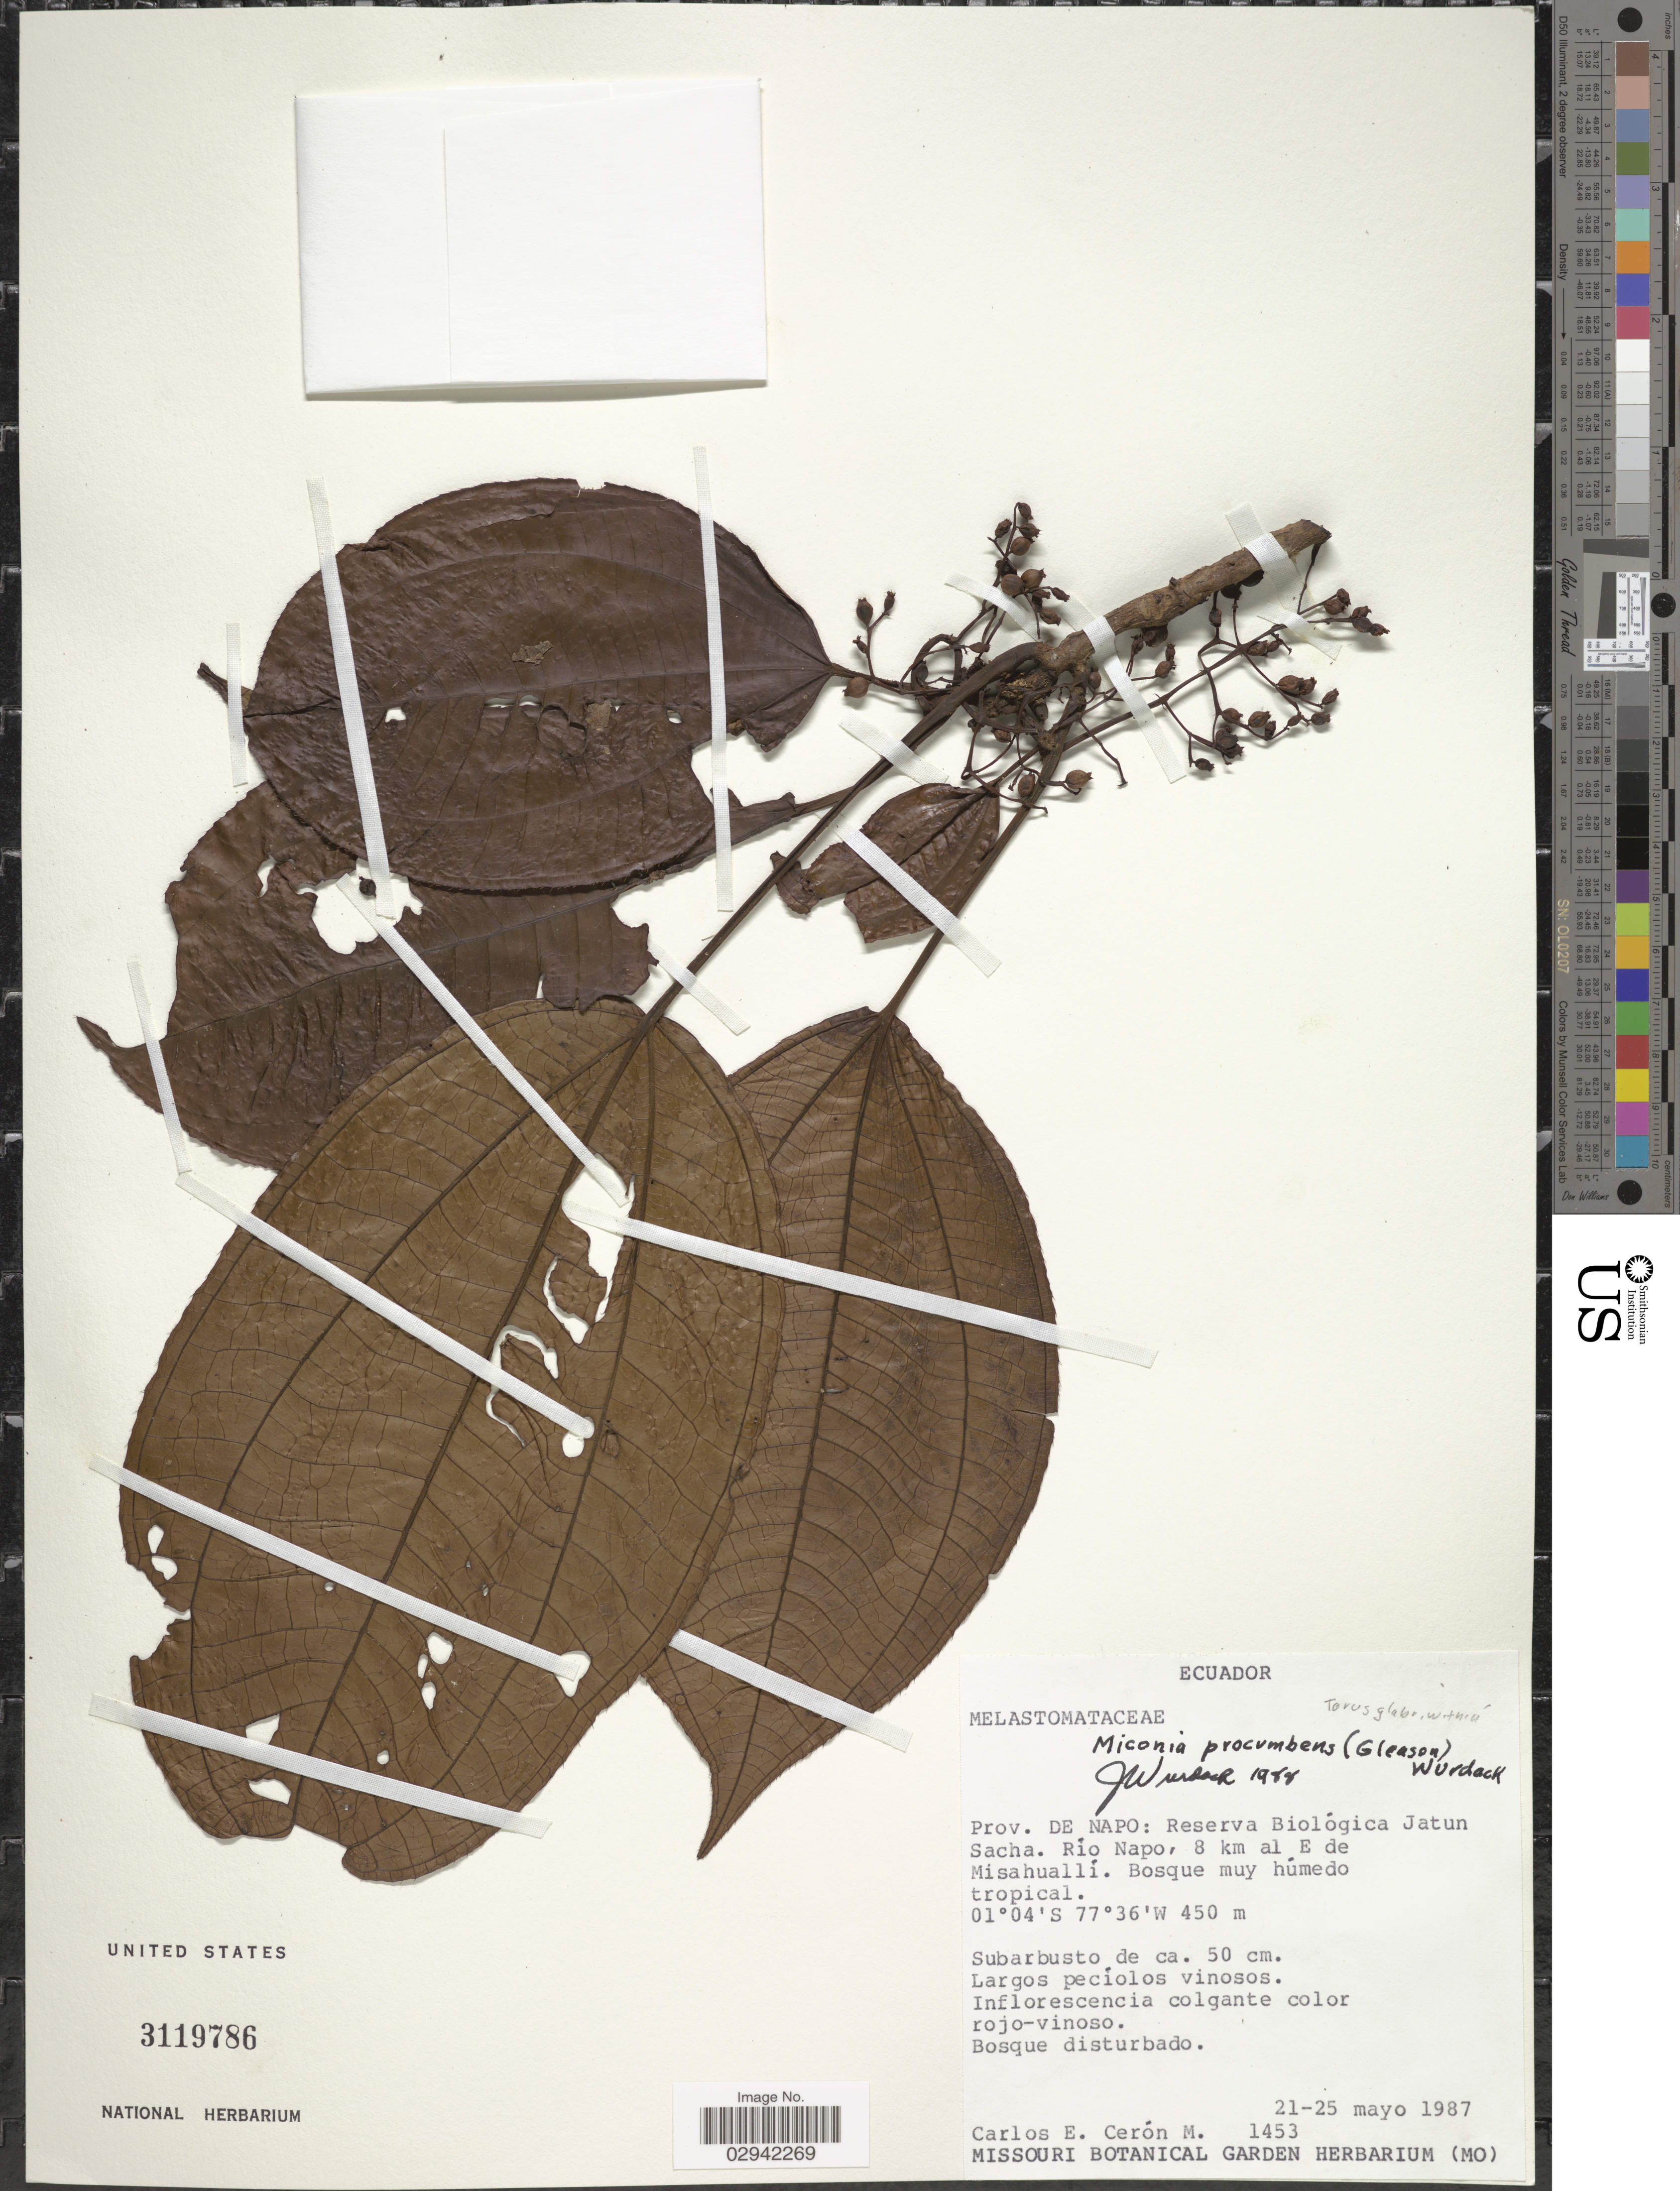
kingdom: Plantae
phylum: Tracheophyta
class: Magnoliopsida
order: Myrtales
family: Melastomataceae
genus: Miconia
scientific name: Miconia procumbens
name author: (Gleason) Wurdack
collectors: C. E. Cerón M.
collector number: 1453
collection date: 1987-05-21/1987-05-25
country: Ecuador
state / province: Napo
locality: Prov. de Napo: Reserva Biológica Jatun Sacha. Río Napo, 8 km al E de Misahuallí.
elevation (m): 450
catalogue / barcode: US 3119786